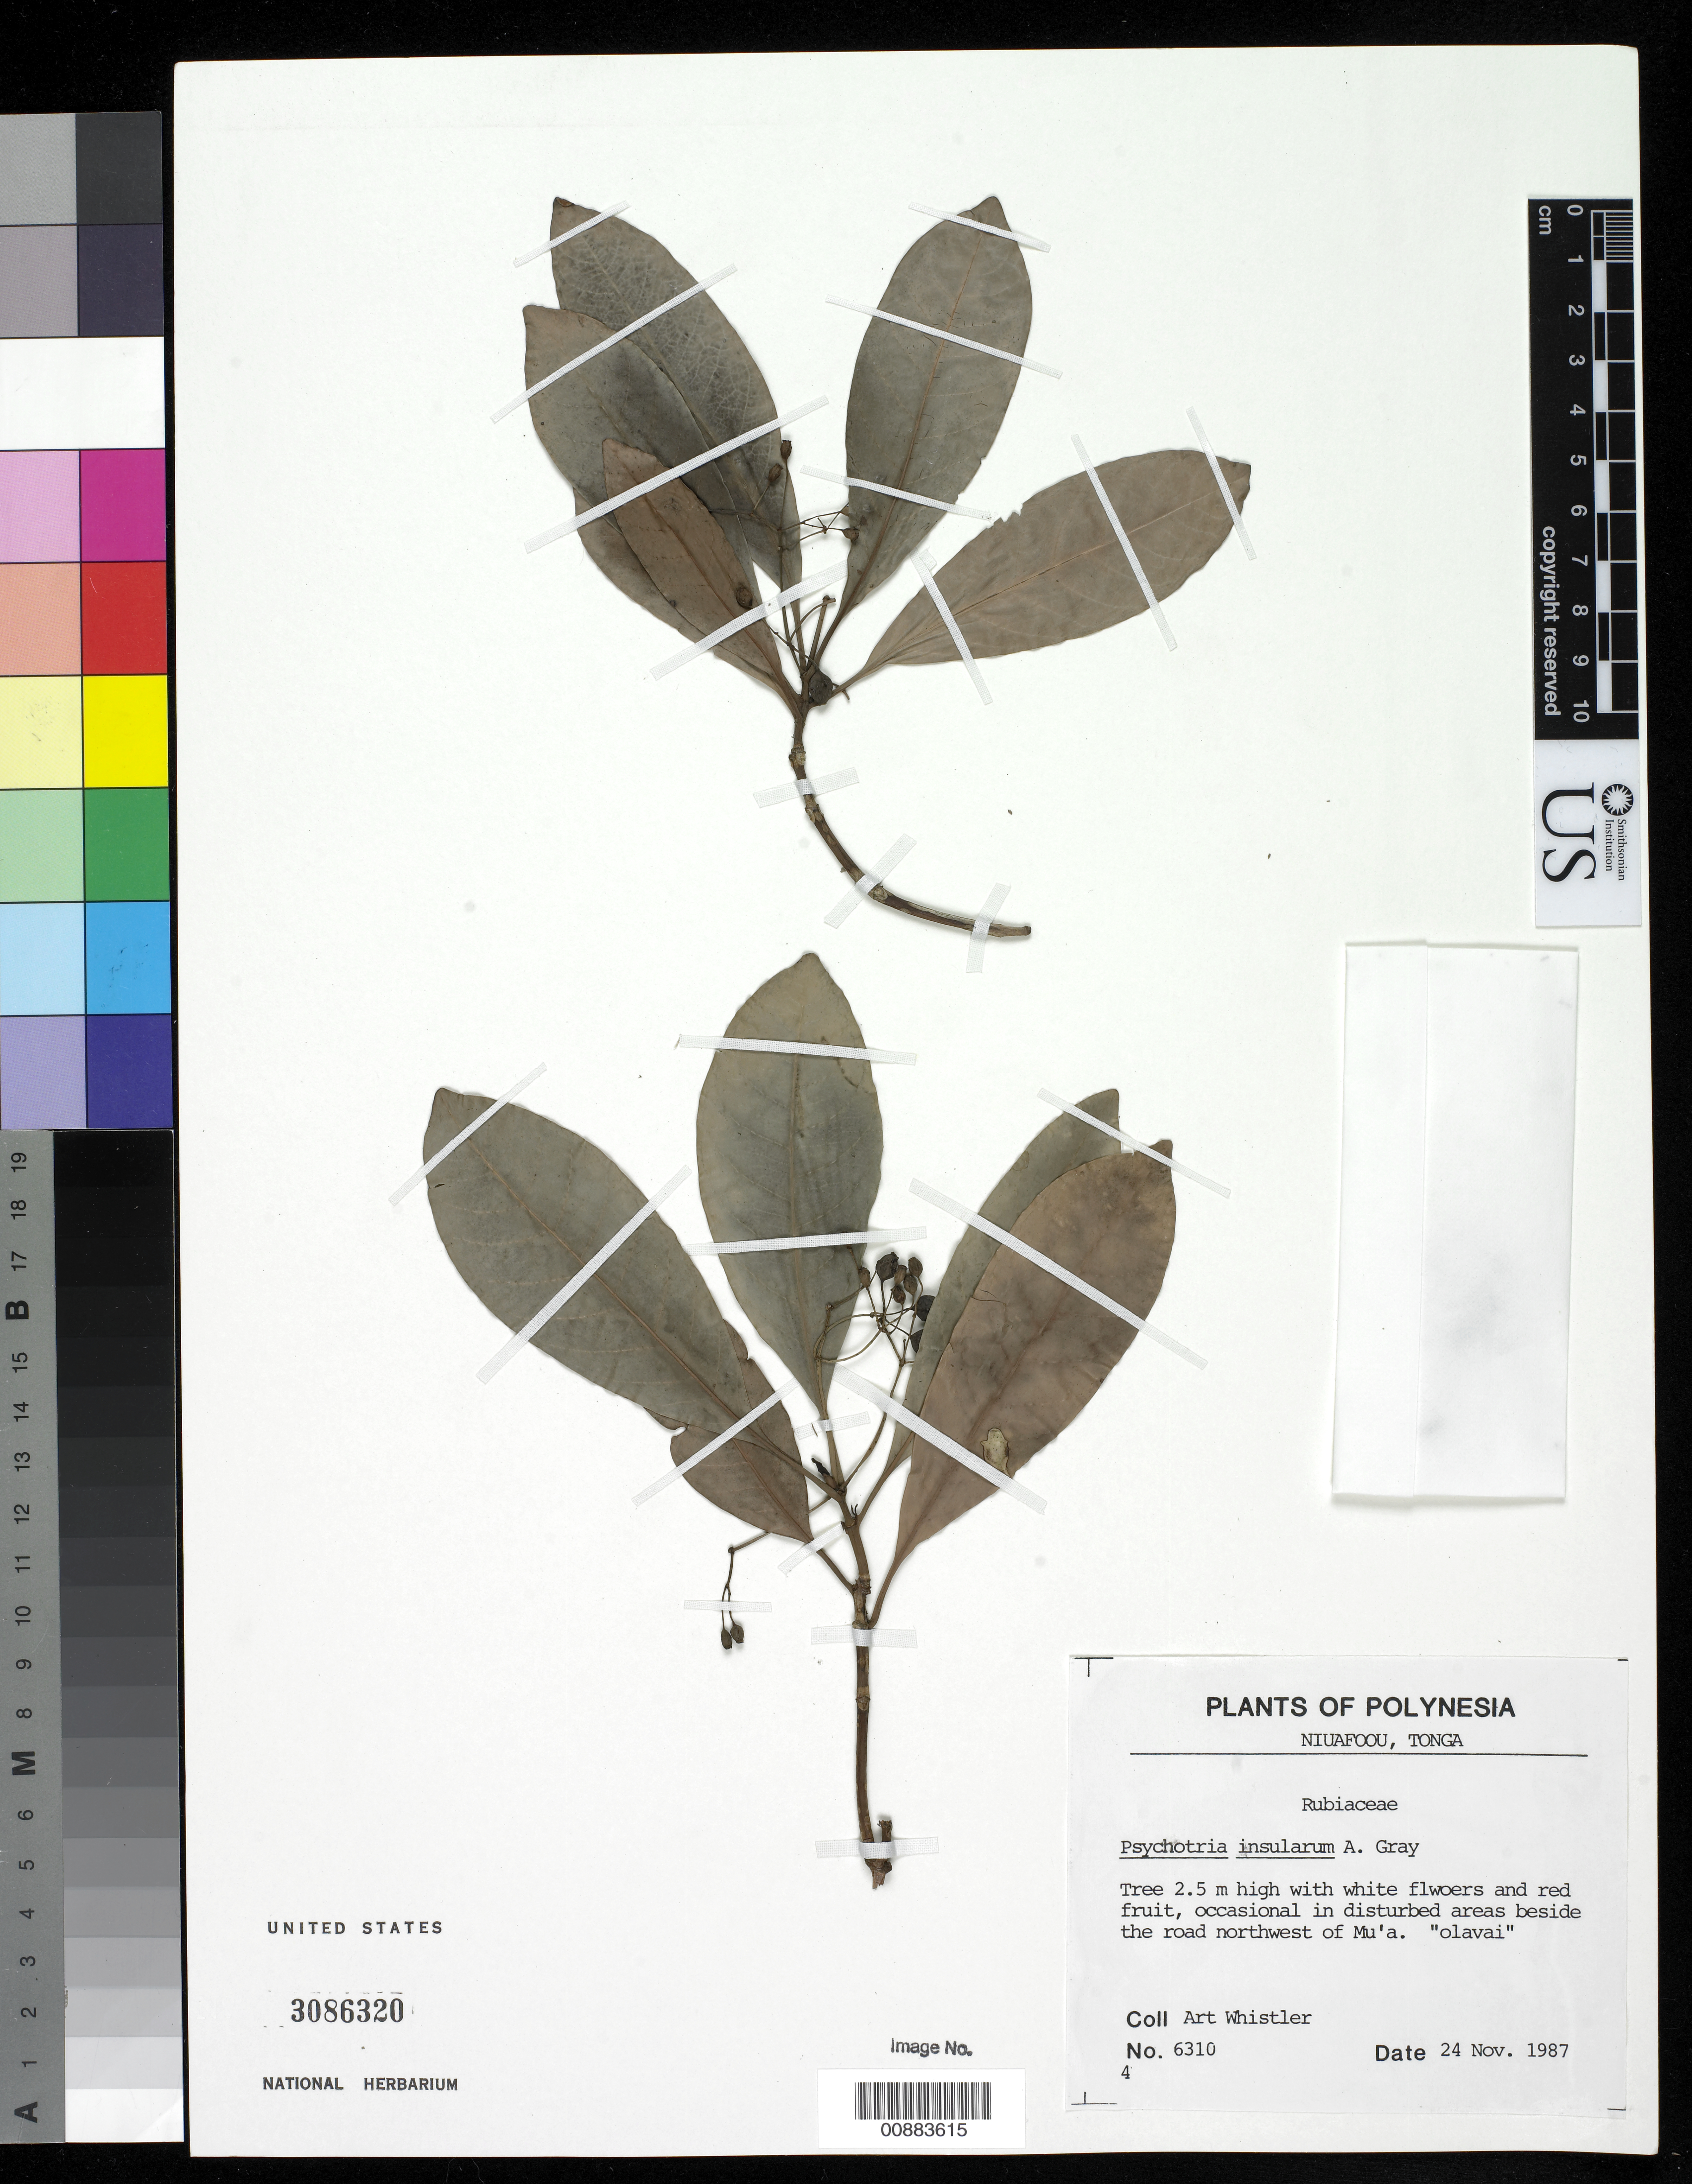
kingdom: Plantae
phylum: Tracheophyta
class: Magnoliopsida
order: Gentianales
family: Rubiaceae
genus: Psychotria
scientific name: Psychotria insularum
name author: A. Gray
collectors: A. Whistler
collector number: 6310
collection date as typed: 24 Nov 1987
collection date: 1987-11-24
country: Tonga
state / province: Tonga Outliers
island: Niuafo'ou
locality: In disturbed areas beside the road NW of Mu'a.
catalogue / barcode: US 3086320